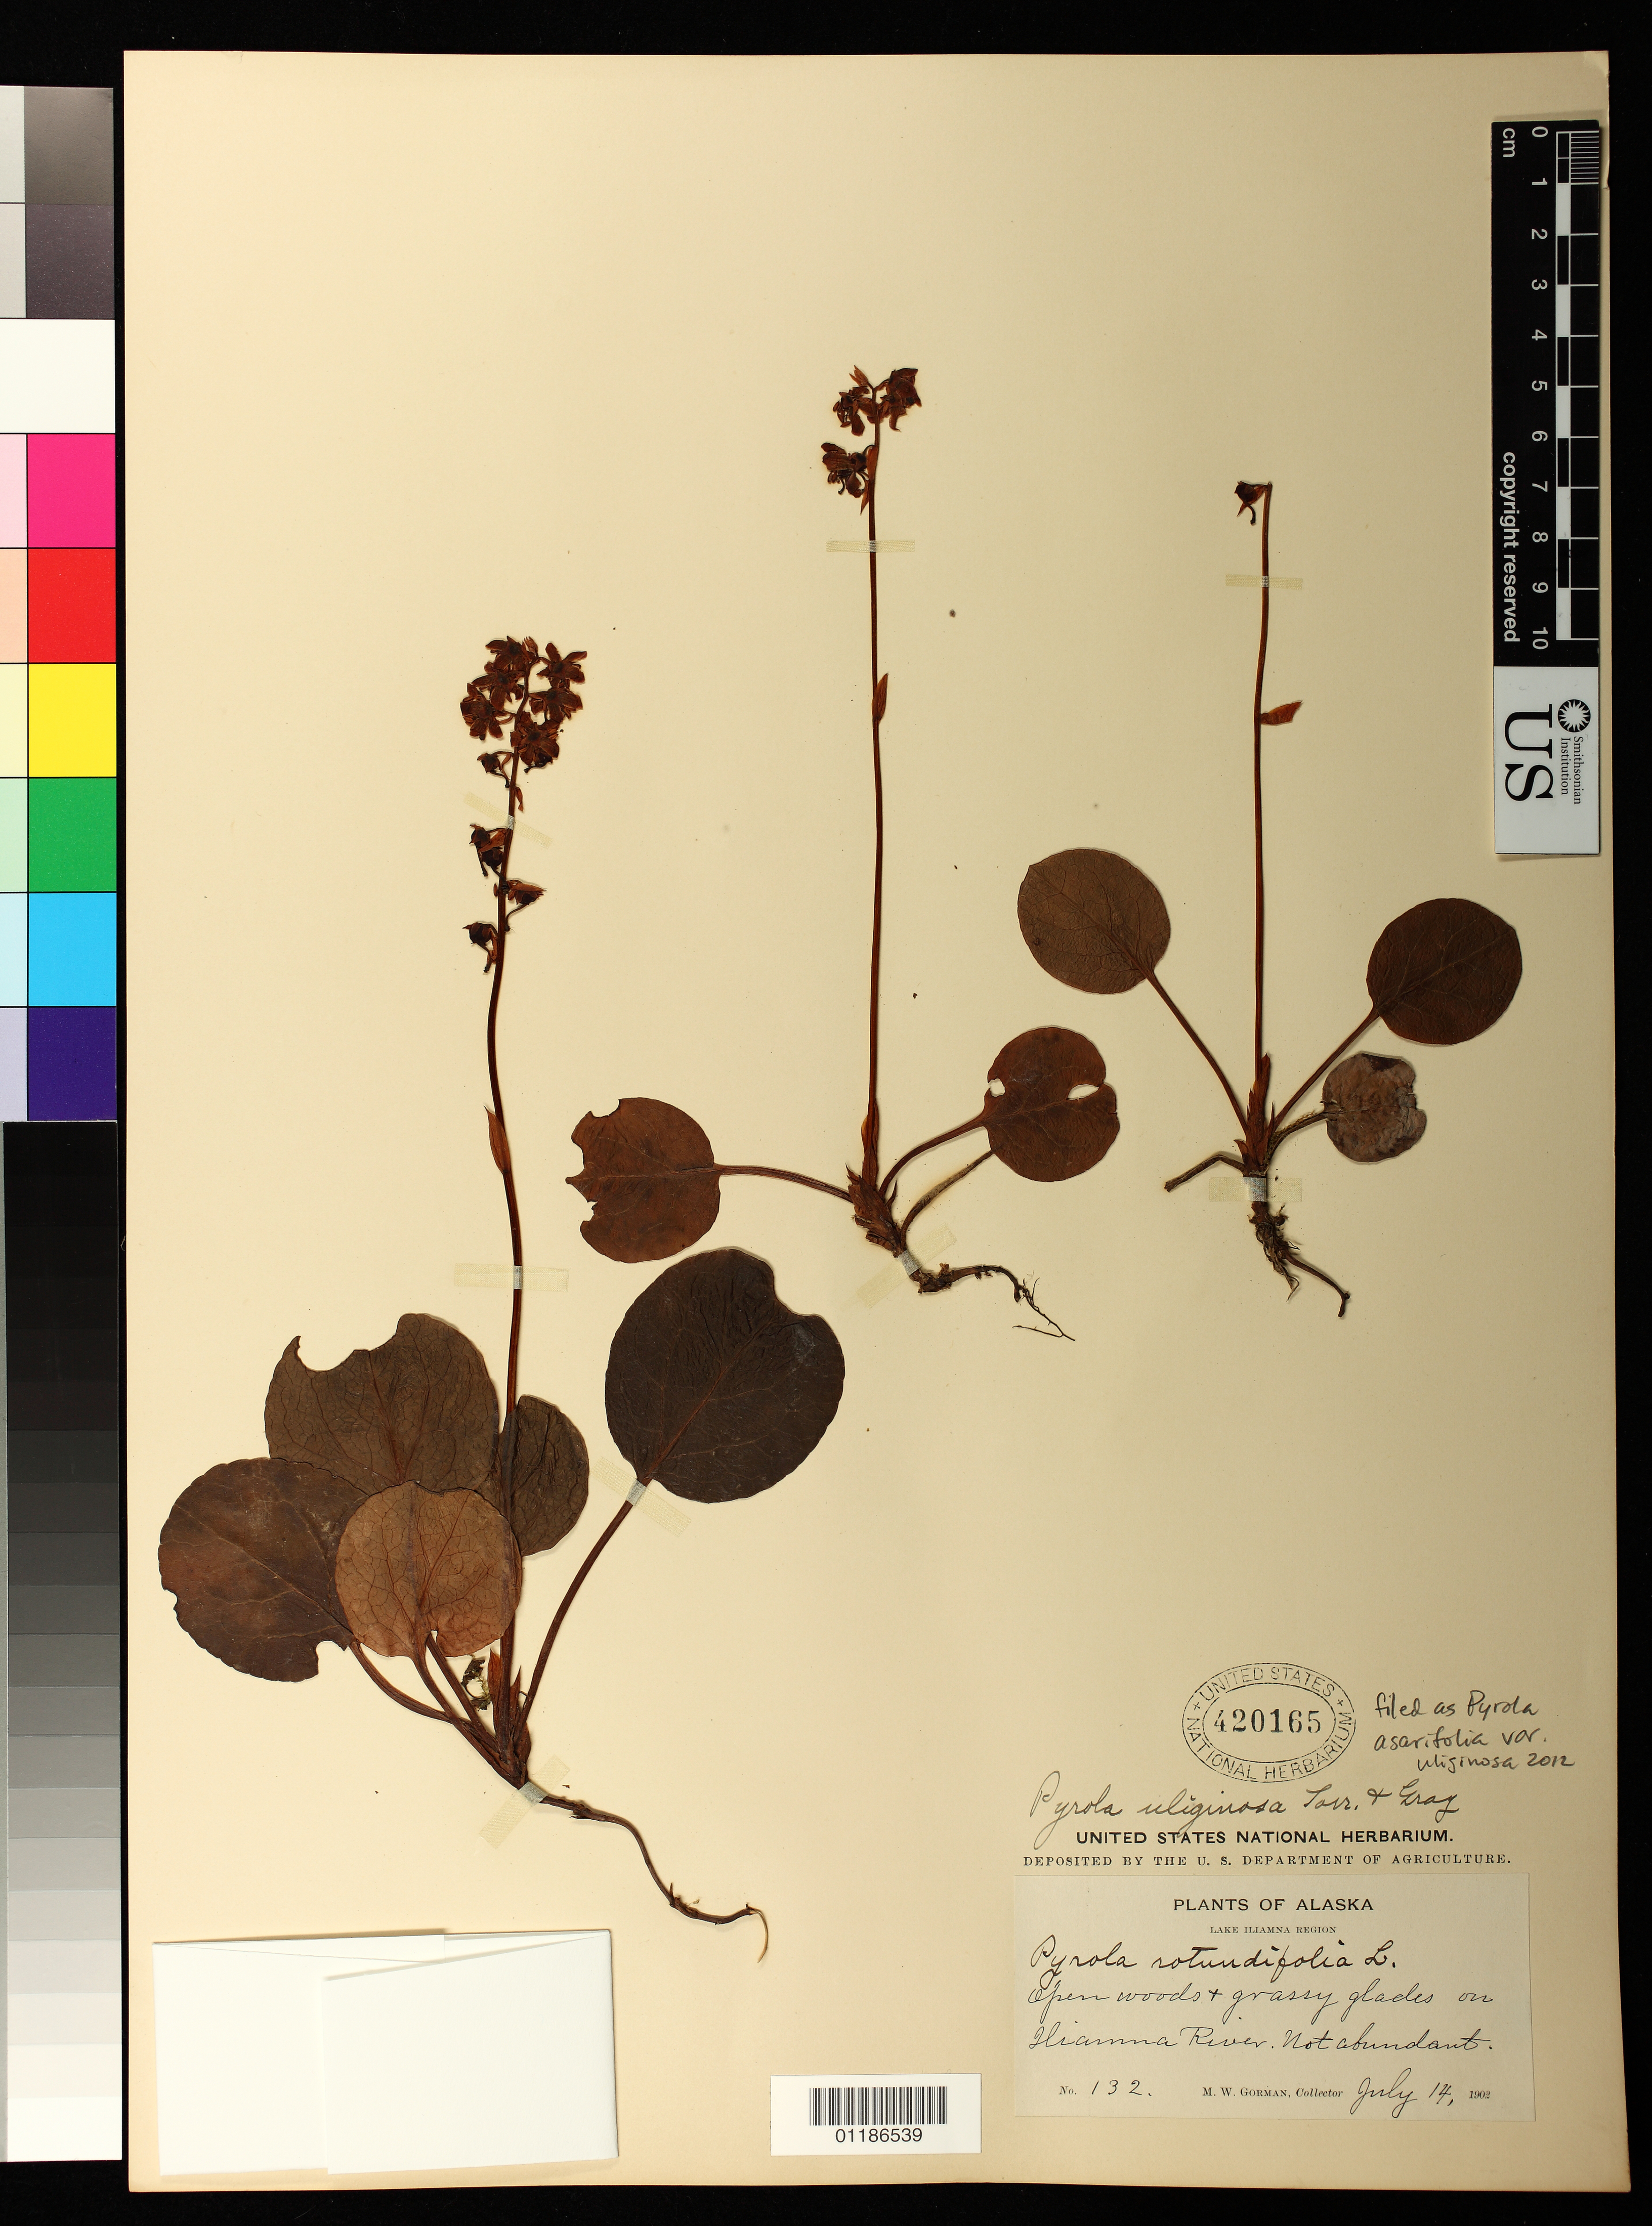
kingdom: Plantae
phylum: Tracheophyta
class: Magnoliopsida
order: Ericales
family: Ericaceae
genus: Pyrola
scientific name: Pyrola asarifolia var. uliginosa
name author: (Torr. & A. Gray) A. Gray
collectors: M. W. Gorman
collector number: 132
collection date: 1902-07-14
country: United States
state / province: Alaska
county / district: Lake and Peninsula Borough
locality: Open woods and grassy glades on Iliamna River.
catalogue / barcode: US 420165